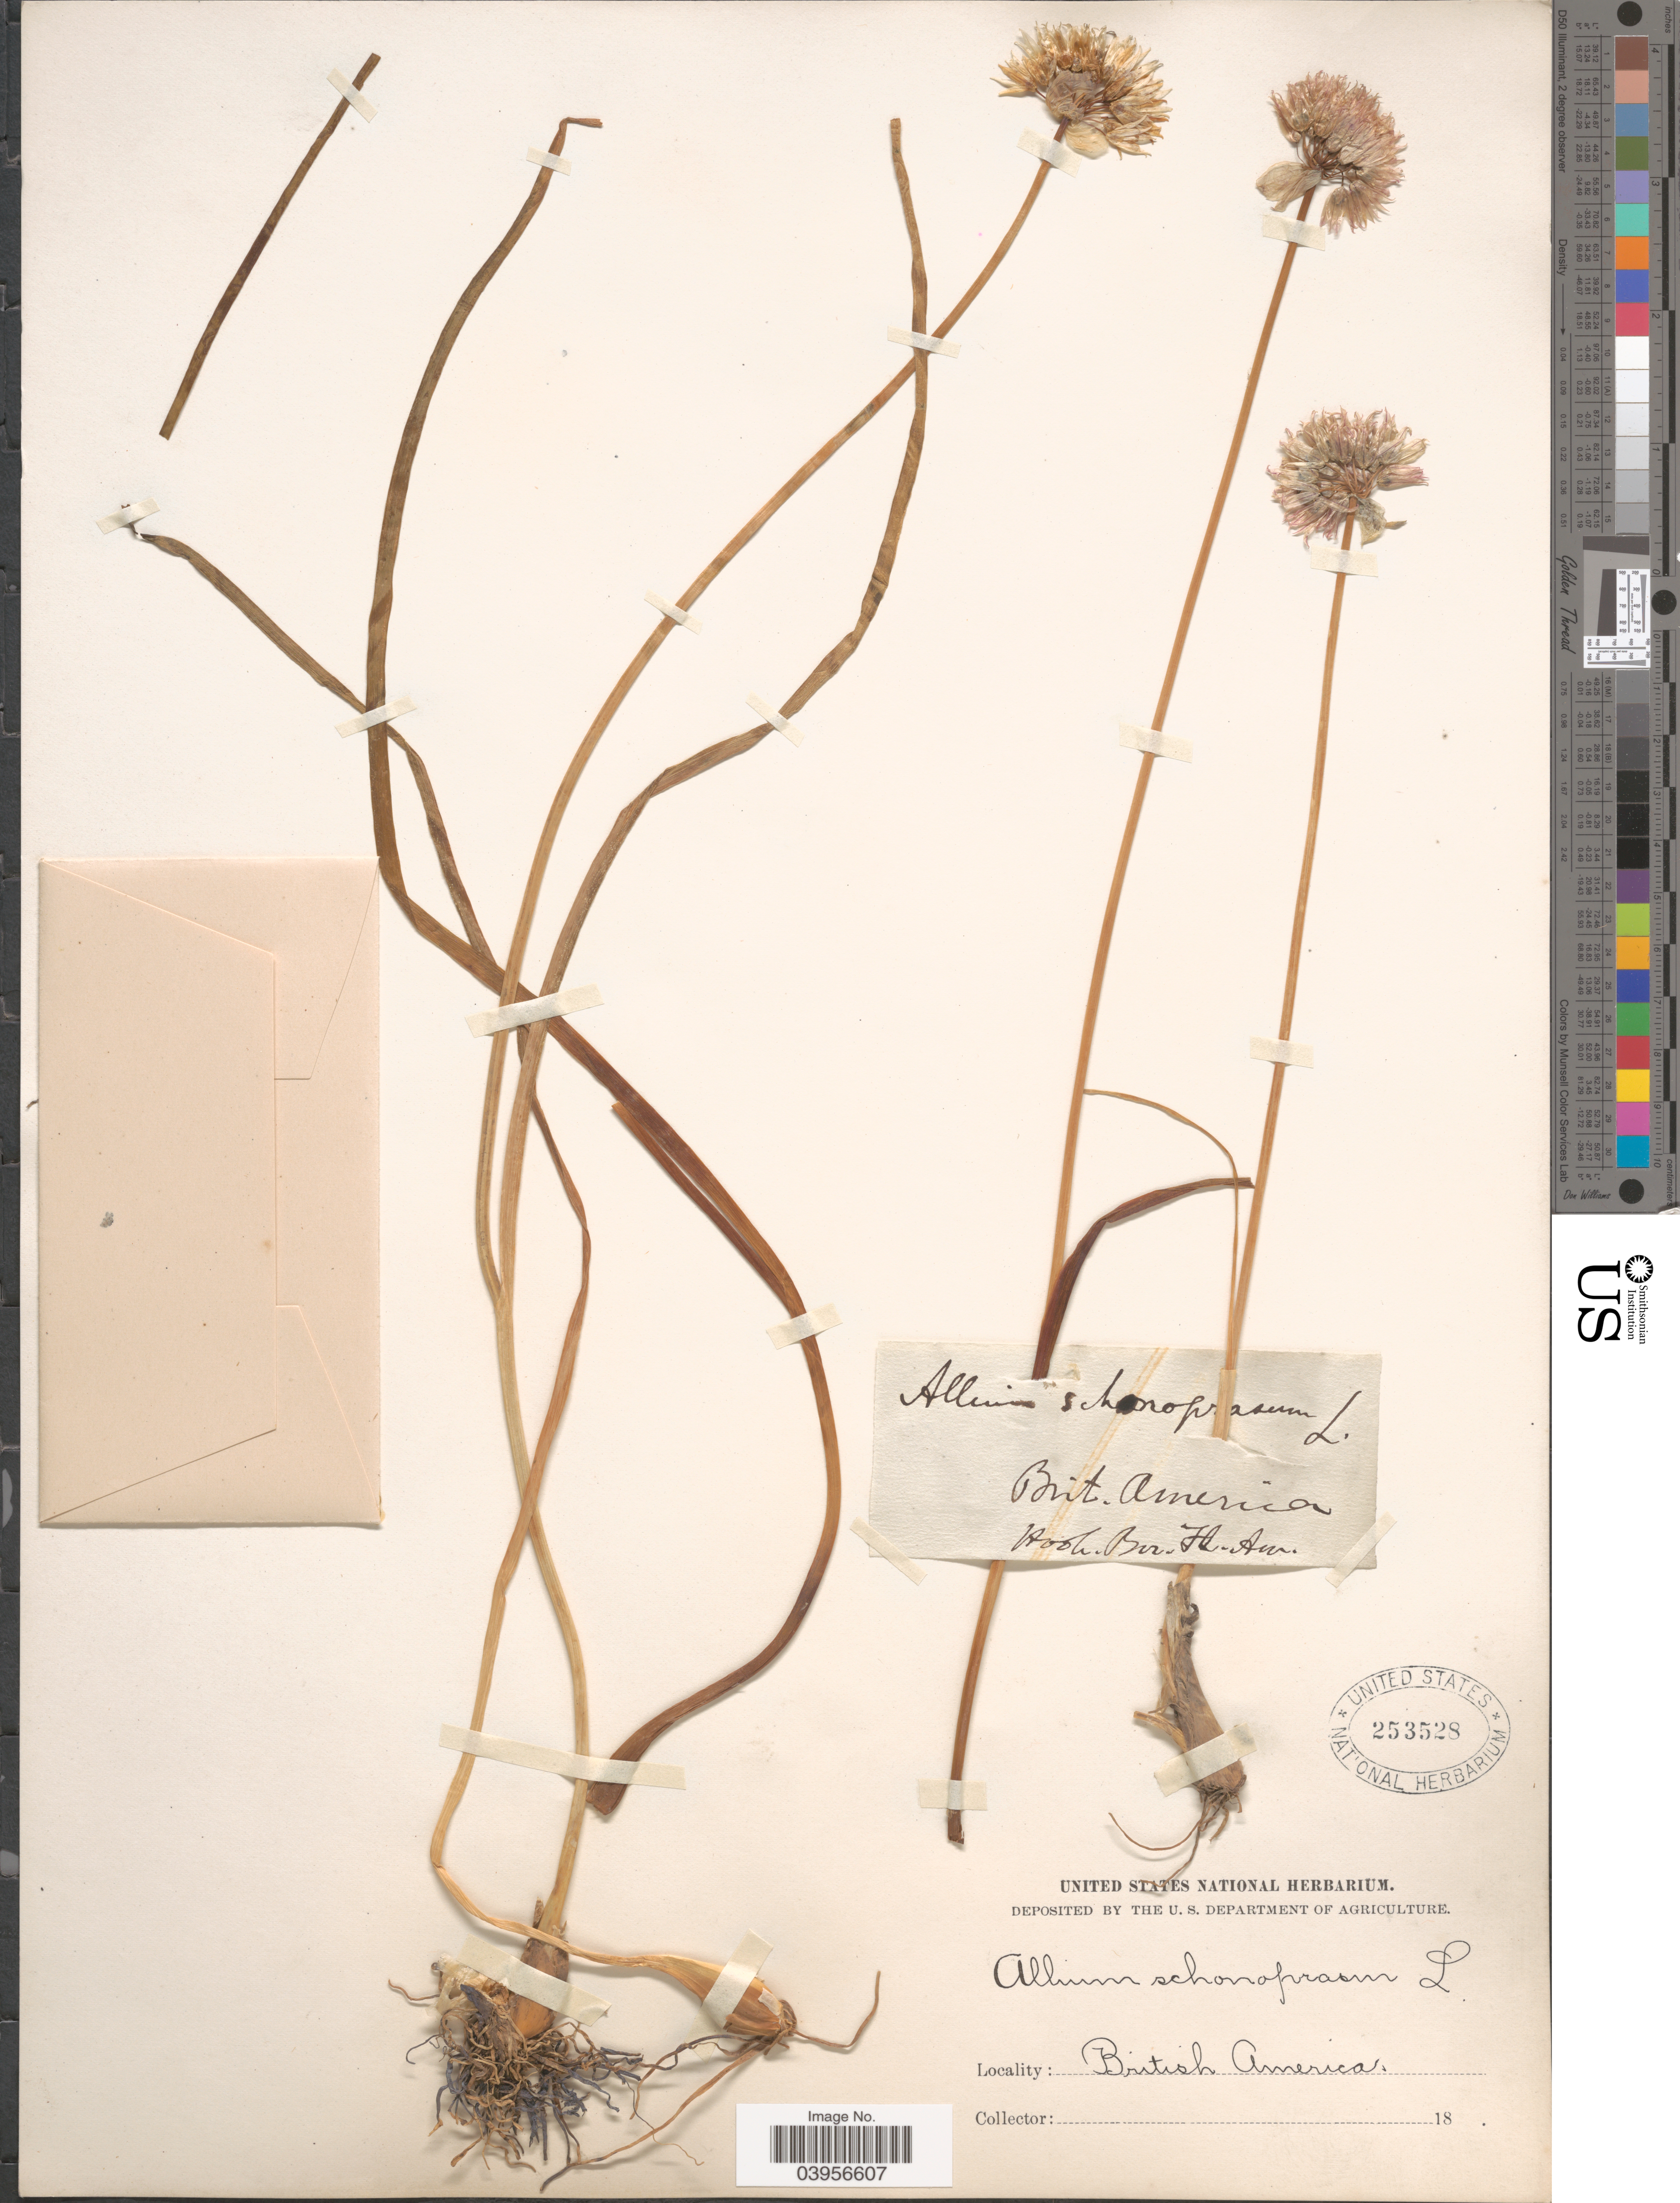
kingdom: Plantae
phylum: Tracheophyta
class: Liliopsida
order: Asparagales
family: Amaryllidaceae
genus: Allium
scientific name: Allium schoenoprasum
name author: L.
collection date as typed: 18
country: Canada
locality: British America.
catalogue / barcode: US 253528